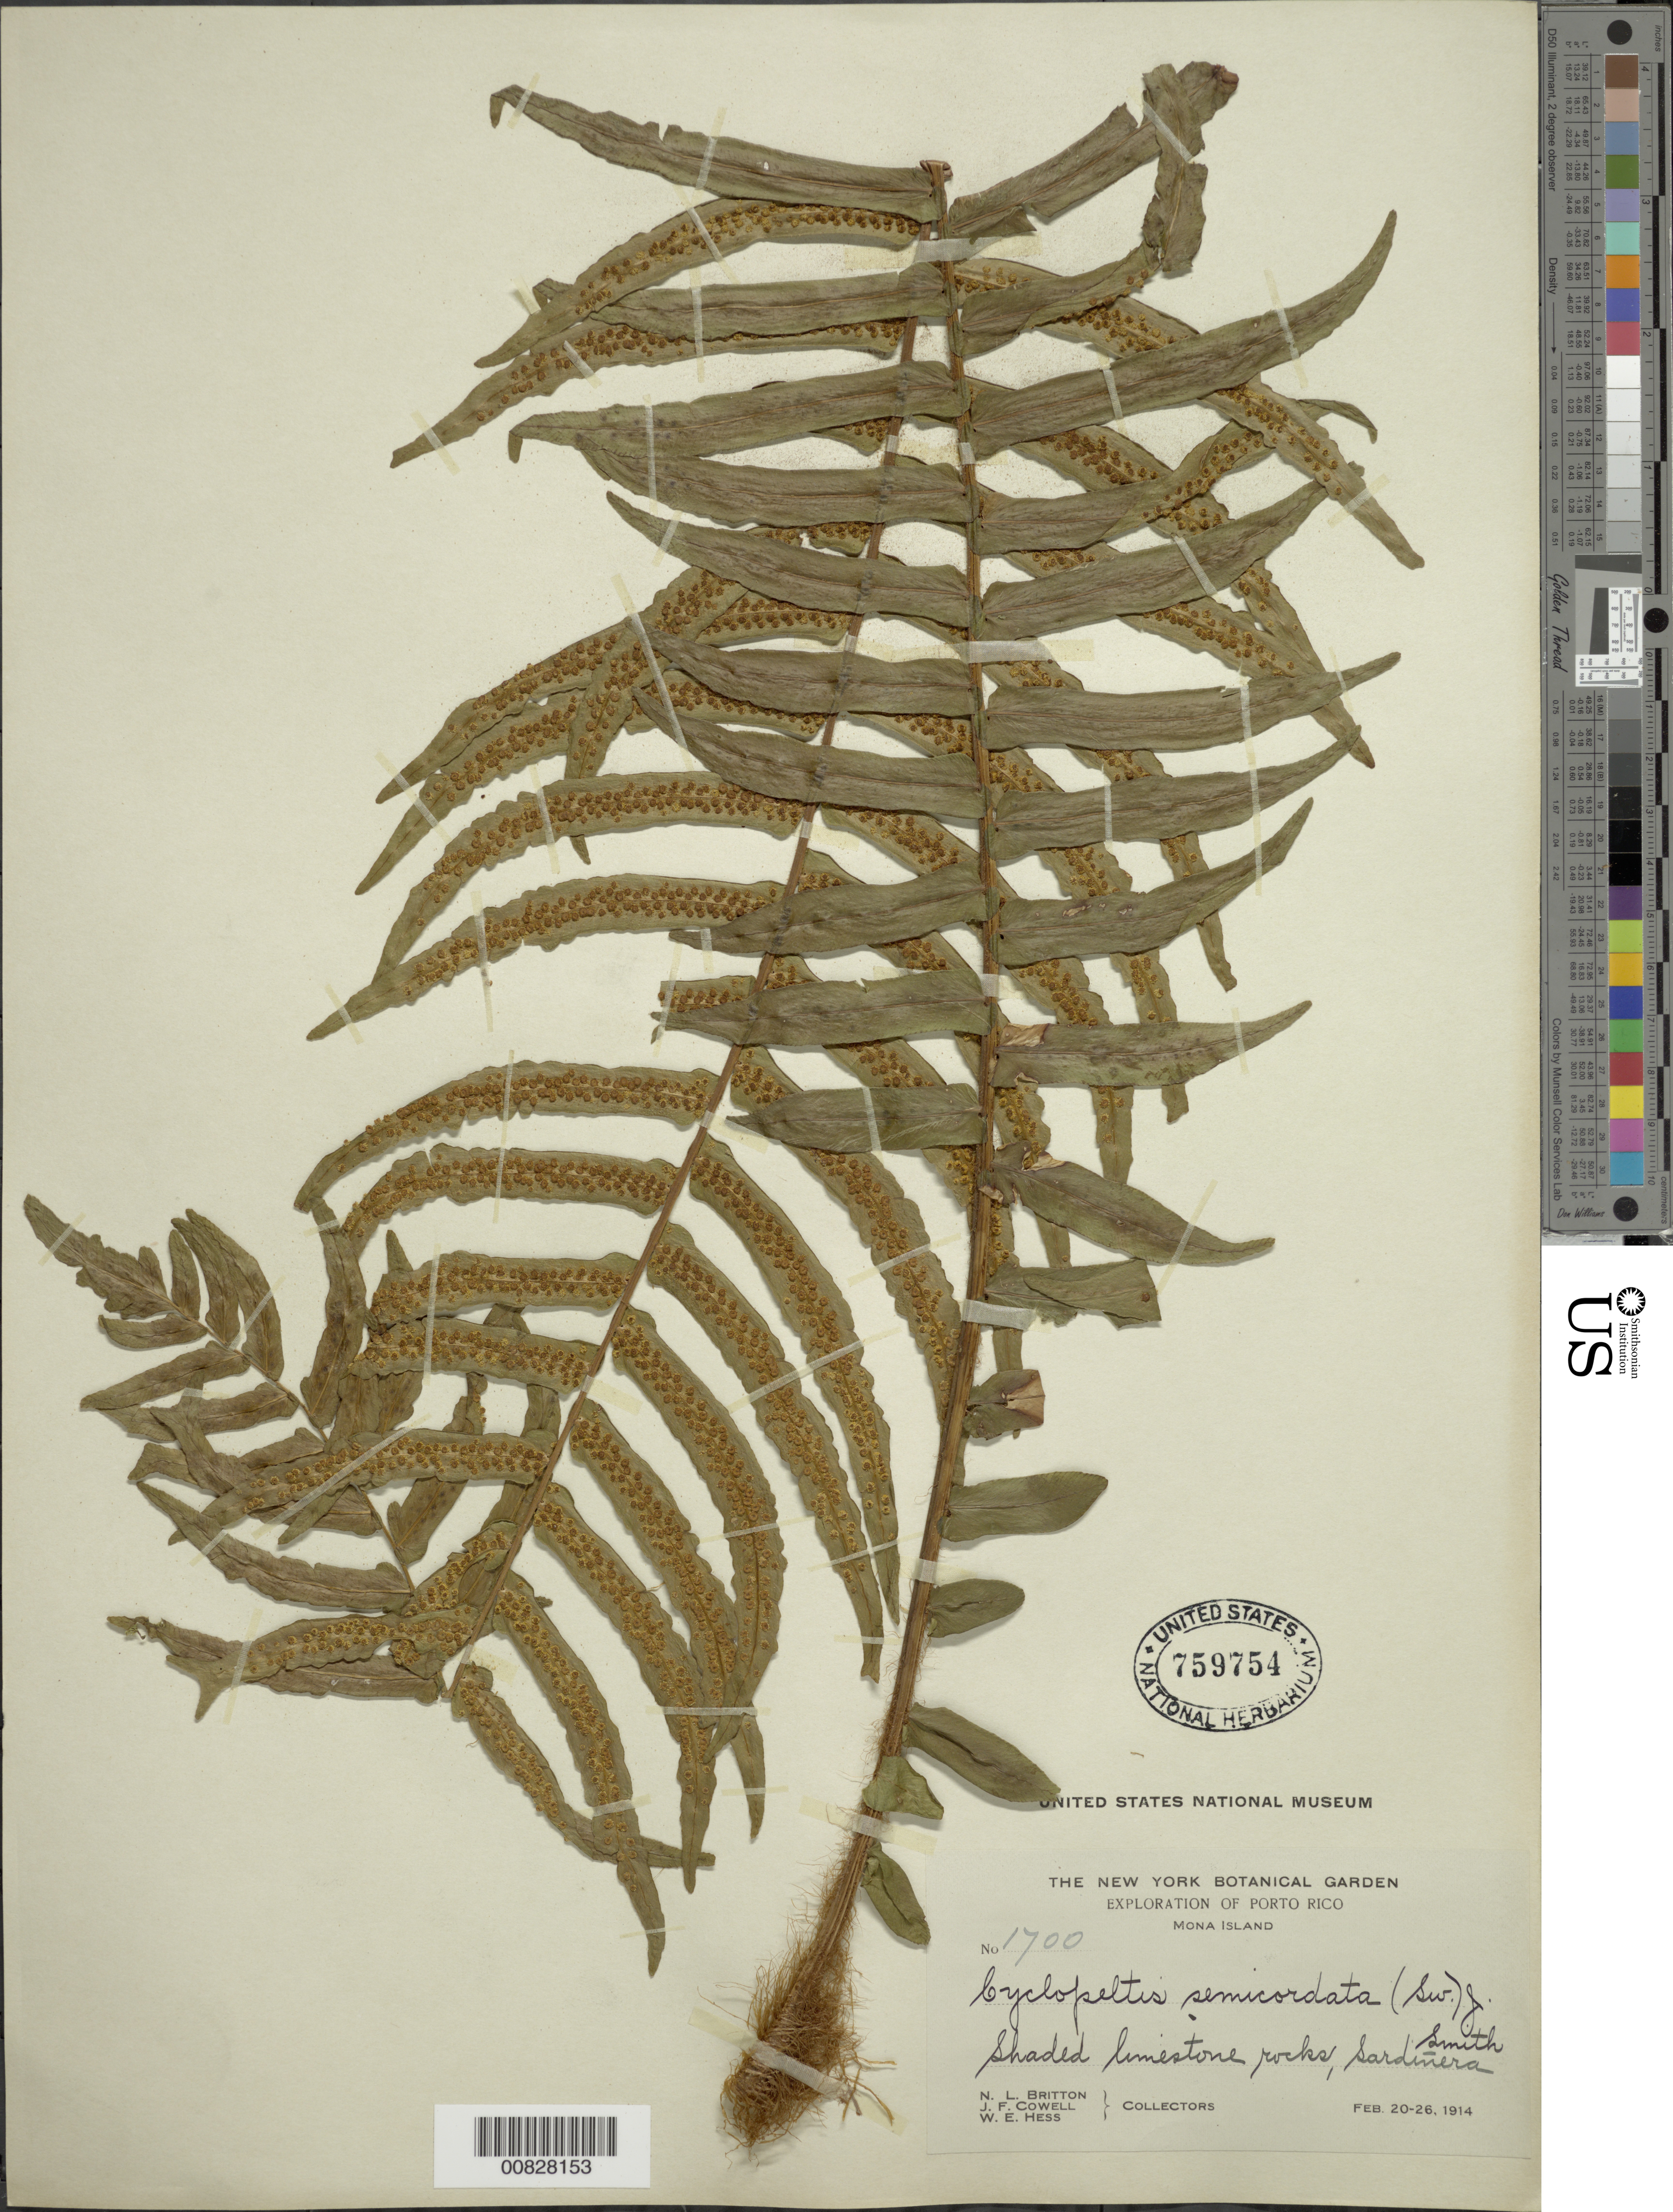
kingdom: Plantae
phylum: Tracheophyta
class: Polypodiopsida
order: Polypodiales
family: Lomariopsidaceae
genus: Cyclopeltis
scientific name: Cyclopeltis semicordata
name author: (Sw.) J. Sm.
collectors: N. Britton, J. F. Cowell & W. Hess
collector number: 1700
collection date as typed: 20 Feb 1914 to 26 Feb 1914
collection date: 1914-02-20/1914-02-26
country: Puerto Rico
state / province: Mayaguëz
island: Mona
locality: Mona Island: Sardinera.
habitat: Shaded limestone rocks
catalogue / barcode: US 759754